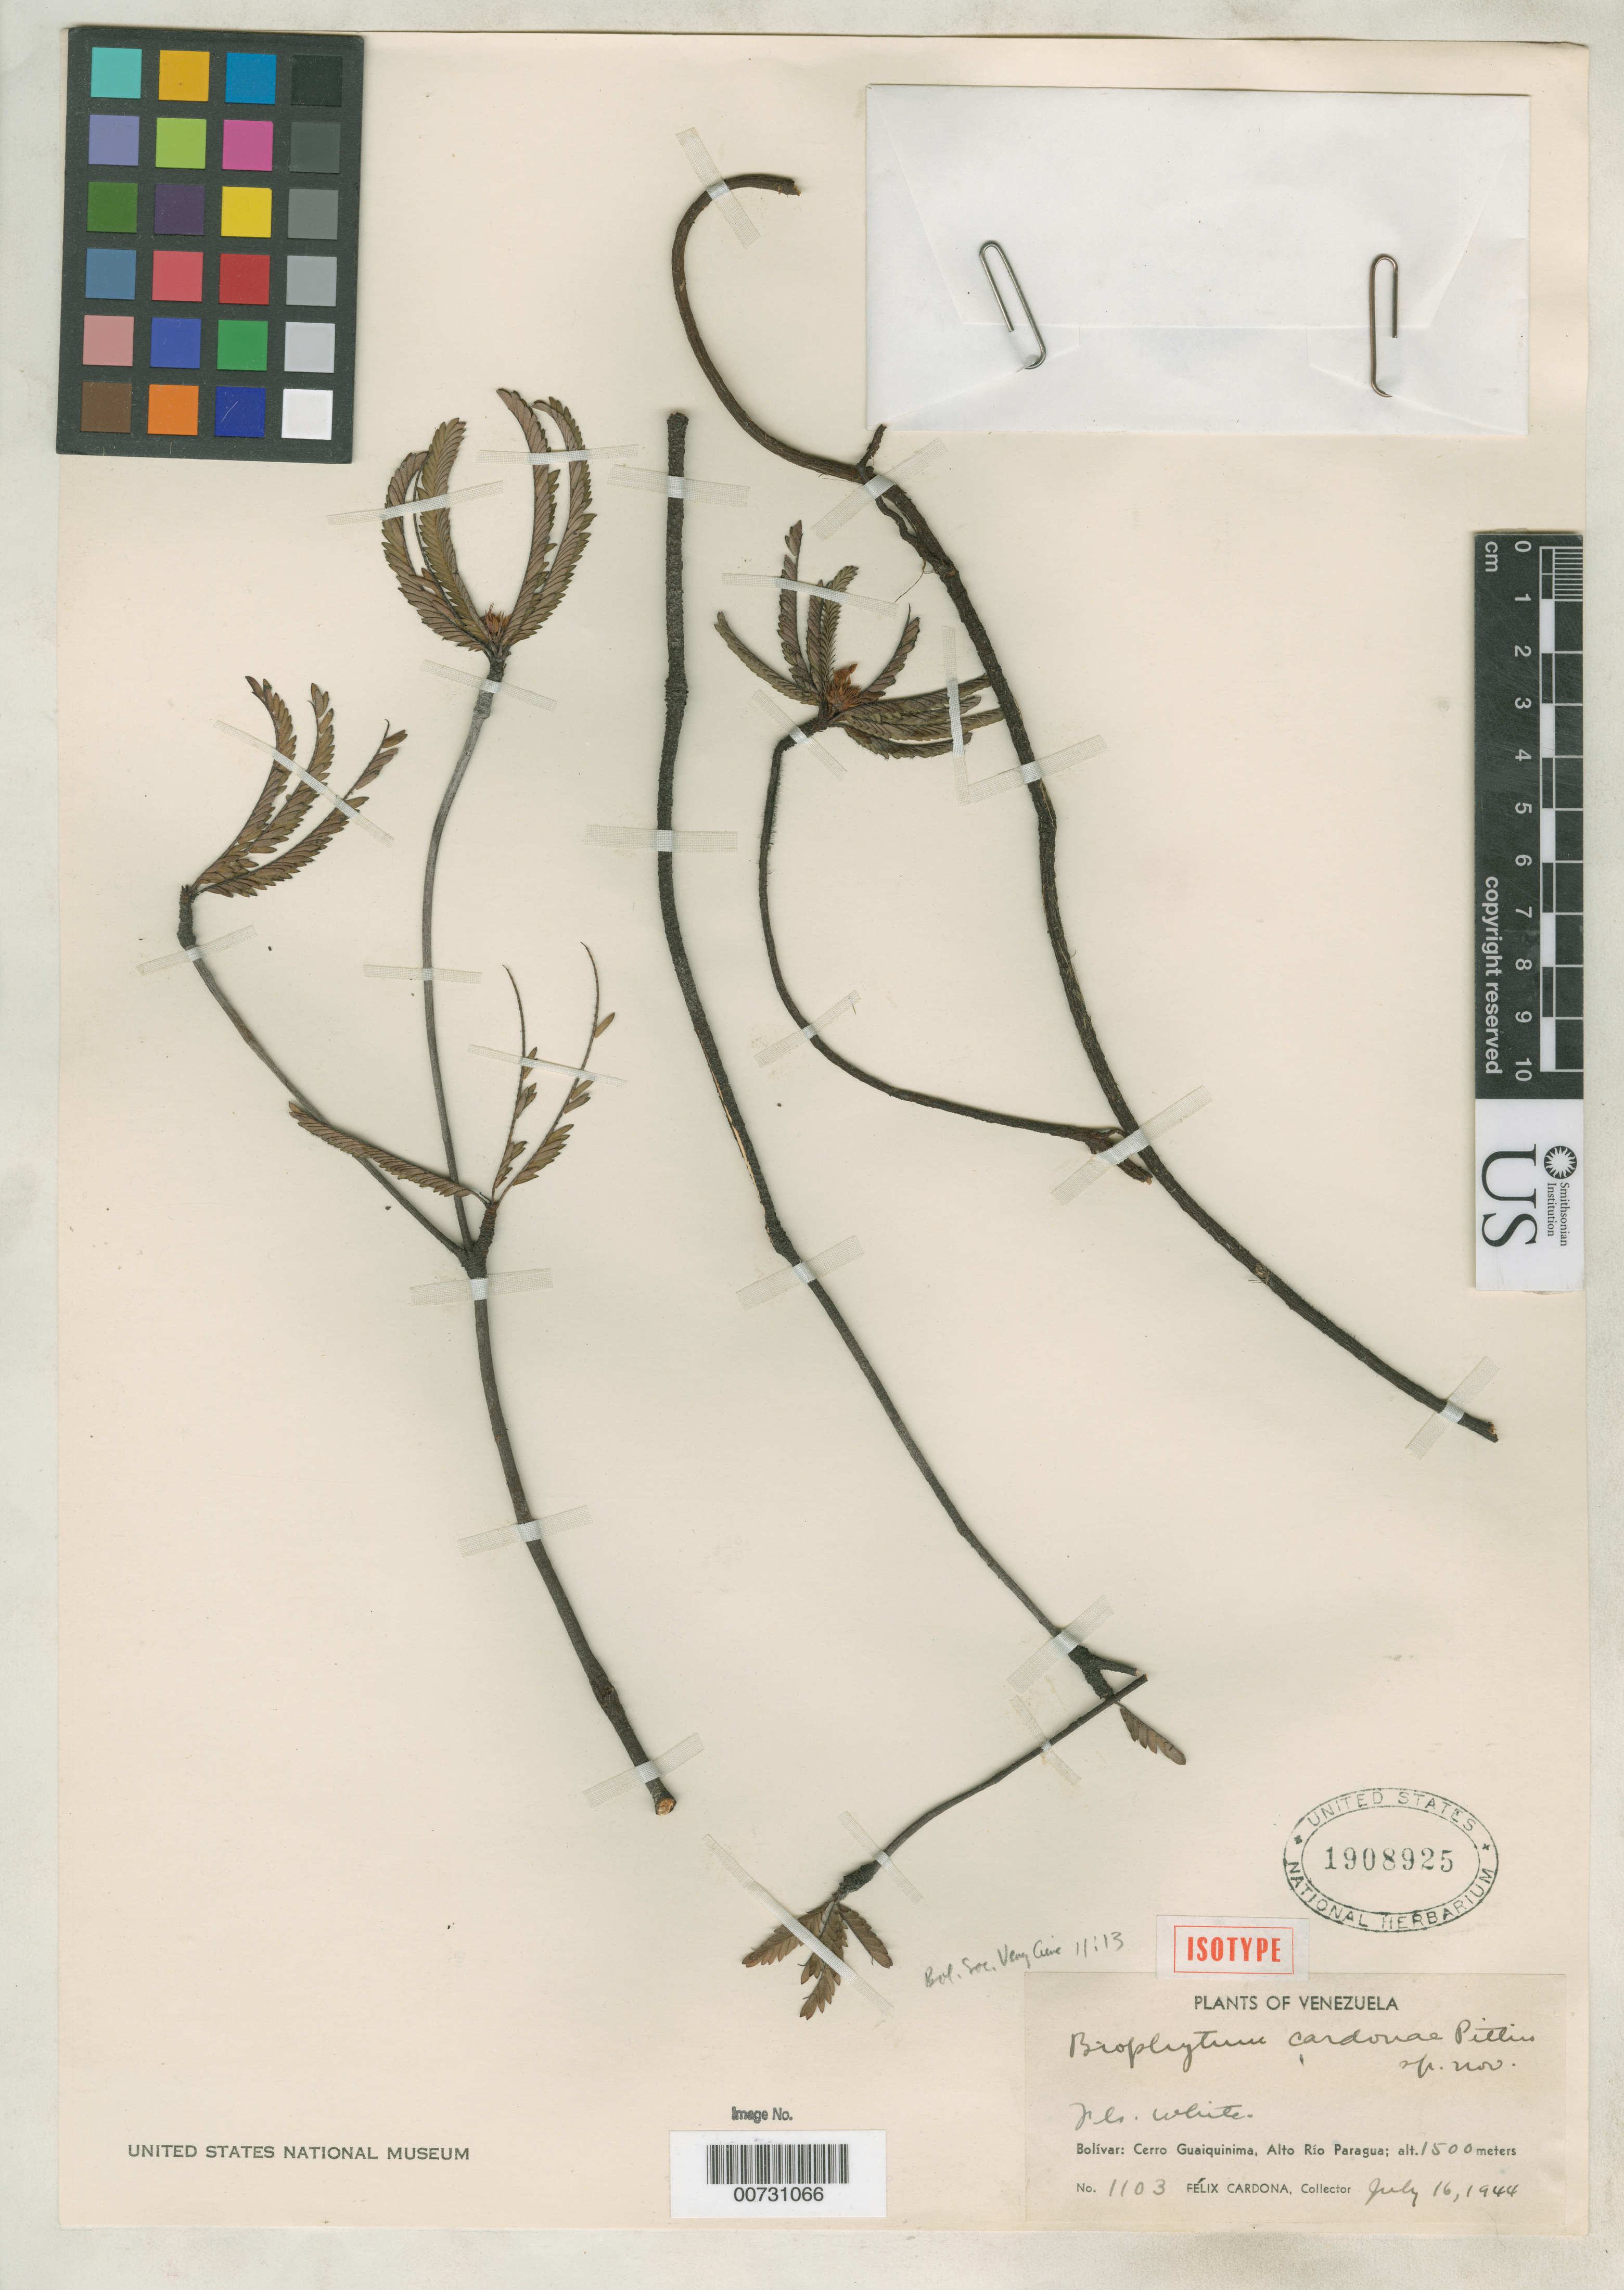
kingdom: Plantae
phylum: Tracheophyta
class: Magnoliopsida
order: Oxalidales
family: Oxalidaceae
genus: Biophytum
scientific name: Biophytum cardonaei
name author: Pittier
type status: Isotype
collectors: F. Cardona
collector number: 1103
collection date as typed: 16 Jul 1944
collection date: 1944-07-16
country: Venezuela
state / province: Bolívar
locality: Cerro Guaiquinima, Alto Río Paragua.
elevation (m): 1500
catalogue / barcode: US 1908925